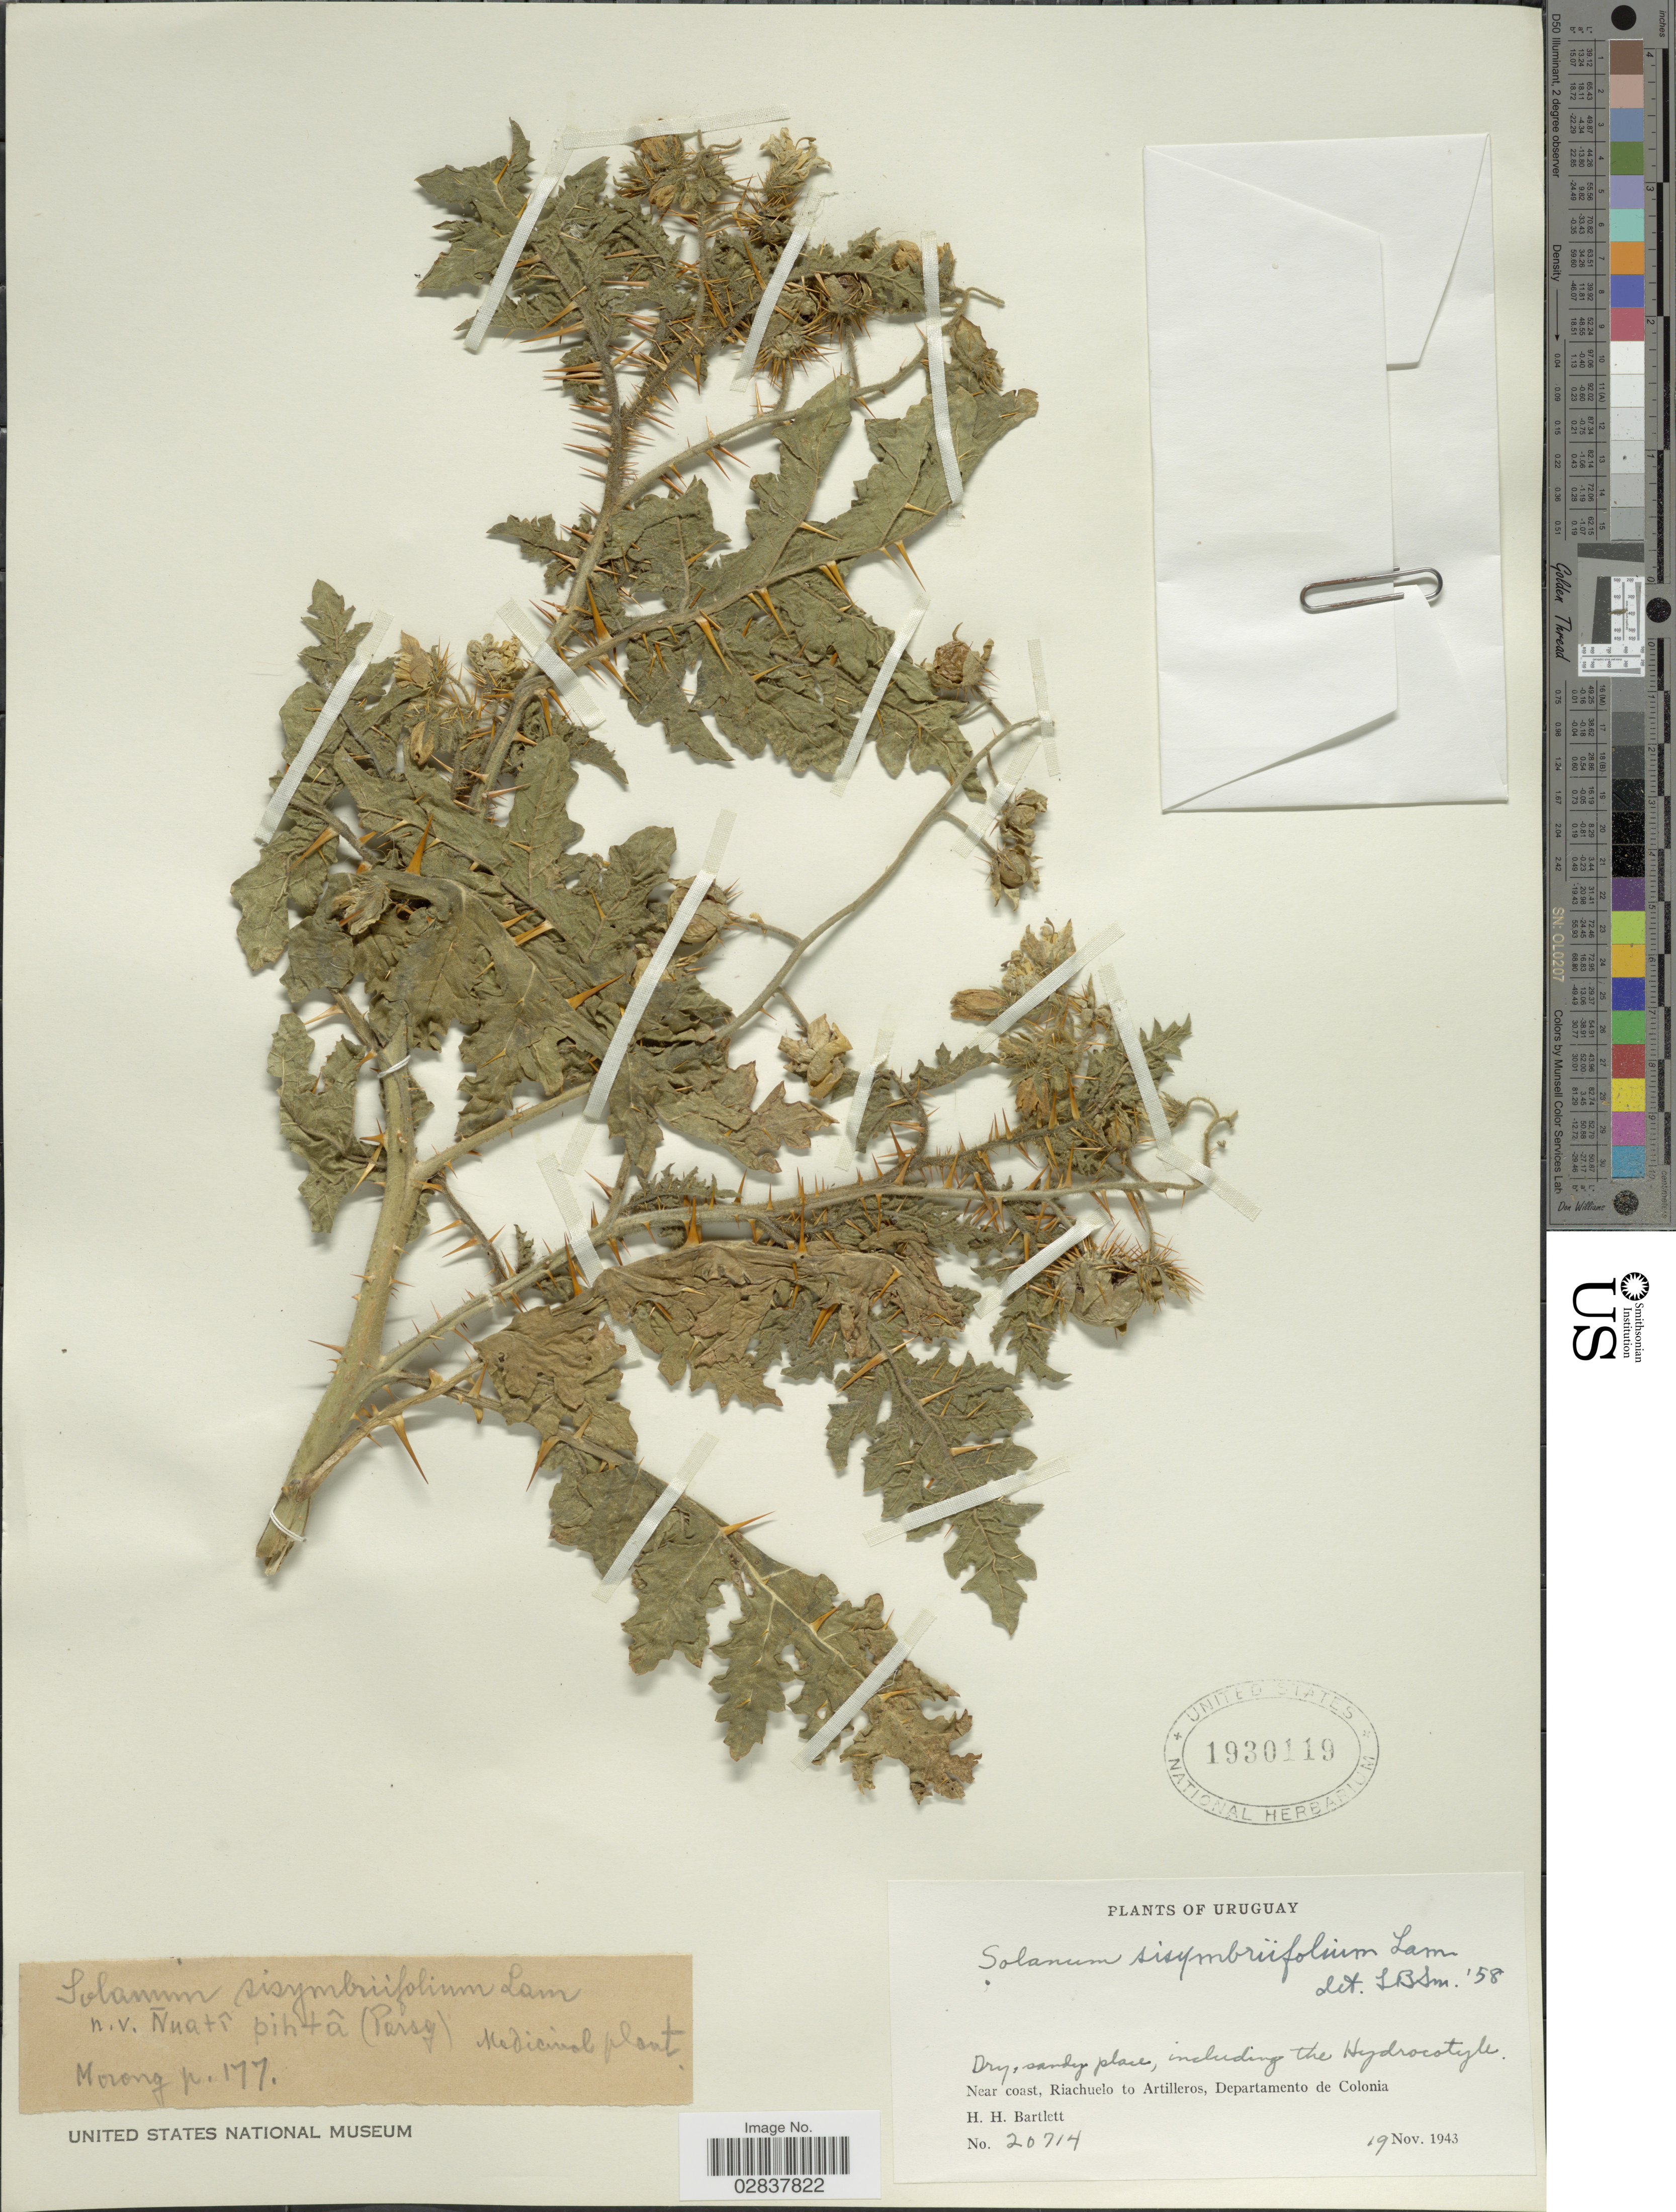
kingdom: Plantae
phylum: Tracheophyta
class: Magnoliopsida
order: Solanales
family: Solanaceae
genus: Solanum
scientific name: Solanum sisymbriifolium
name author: Lam.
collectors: H. H. Bartlett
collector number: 20714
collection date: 1943-11-19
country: Uruguay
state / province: Colonia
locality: Near coast, Riachuelo to Artilleros, Departamento de Colonia.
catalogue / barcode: US 1930119